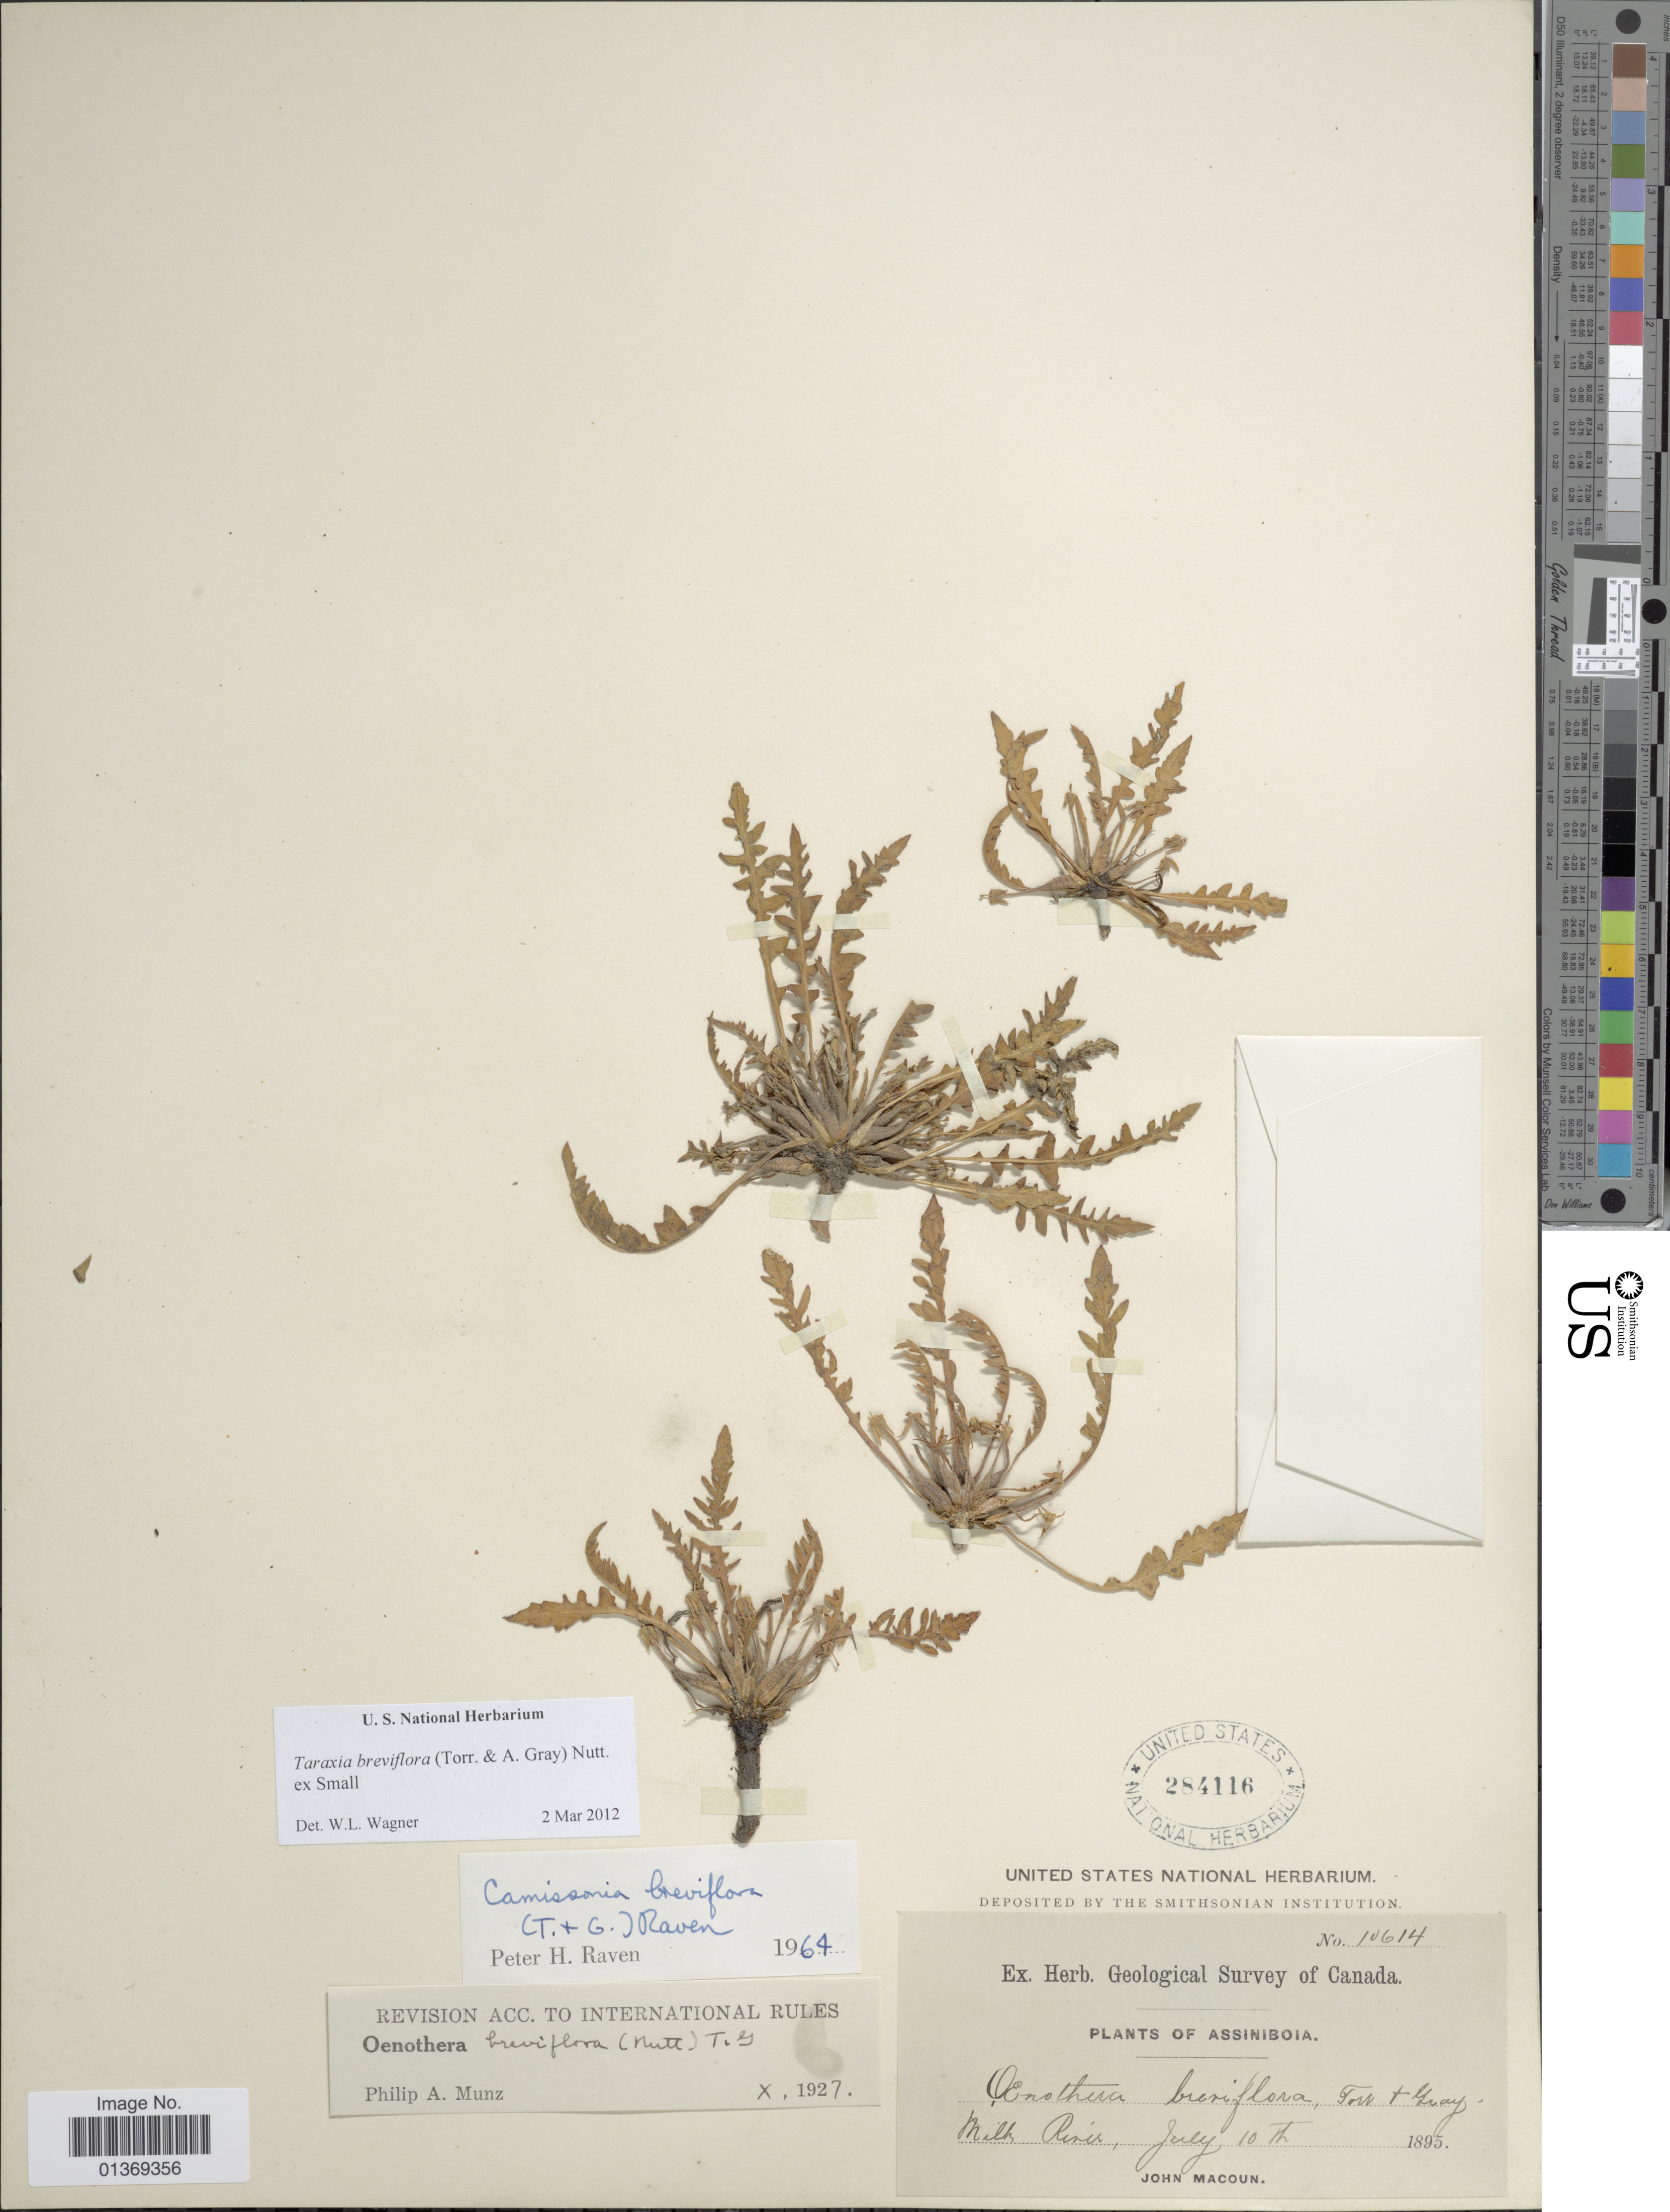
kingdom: Plantae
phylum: Tracheophyta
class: Magnoliopsida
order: Myrtales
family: Onagraceae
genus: Taraxia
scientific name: Taraxia breviflora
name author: (Torr. & A. Gray) Nutt. ex Small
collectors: J. Macoun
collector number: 10614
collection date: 1895-07-10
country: Canada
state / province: Alberta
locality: Assiniboia, Milk River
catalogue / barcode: US 284116